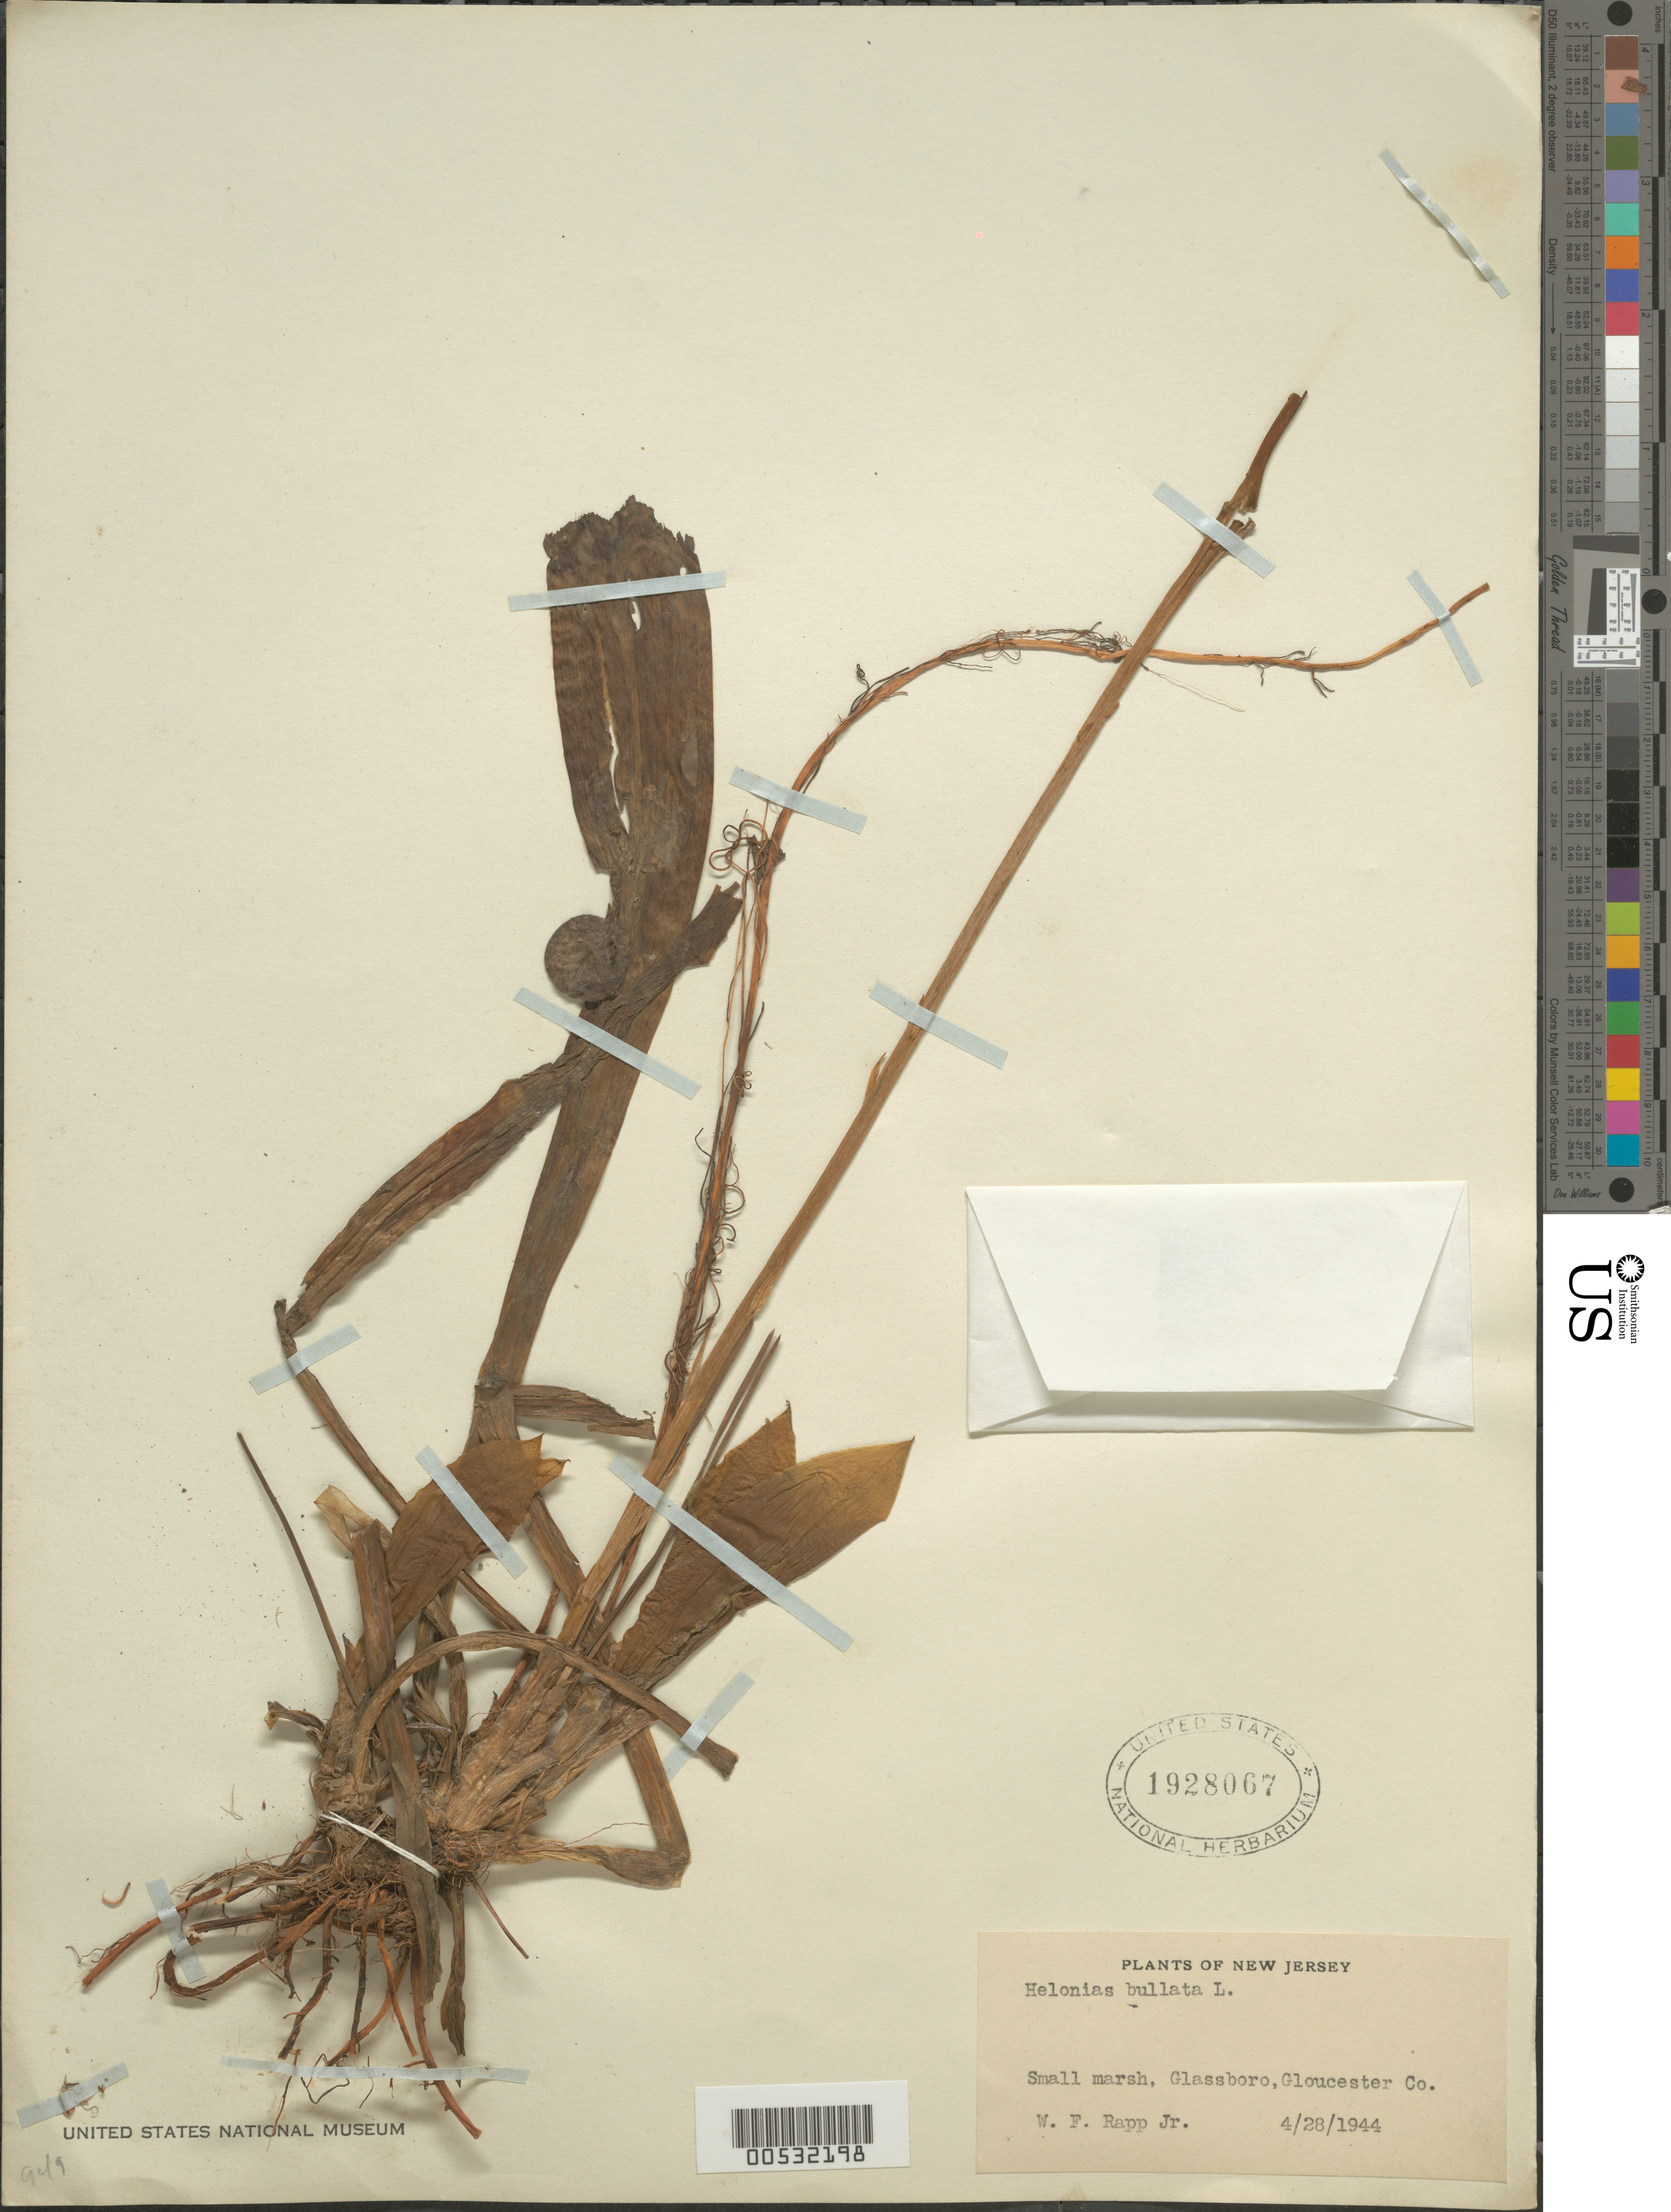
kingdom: Plantae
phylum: Tracheophyta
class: Liliopsida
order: Liliales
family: Melanthiaceae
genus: Helonias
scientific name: Helonias bullata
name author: L.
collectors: W. Rapp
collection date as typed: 28 Apr 1944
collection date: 1944-04-28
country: United States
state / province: New Jersey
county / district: Gloucester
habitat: Small marsh.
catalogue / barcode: US 1928067